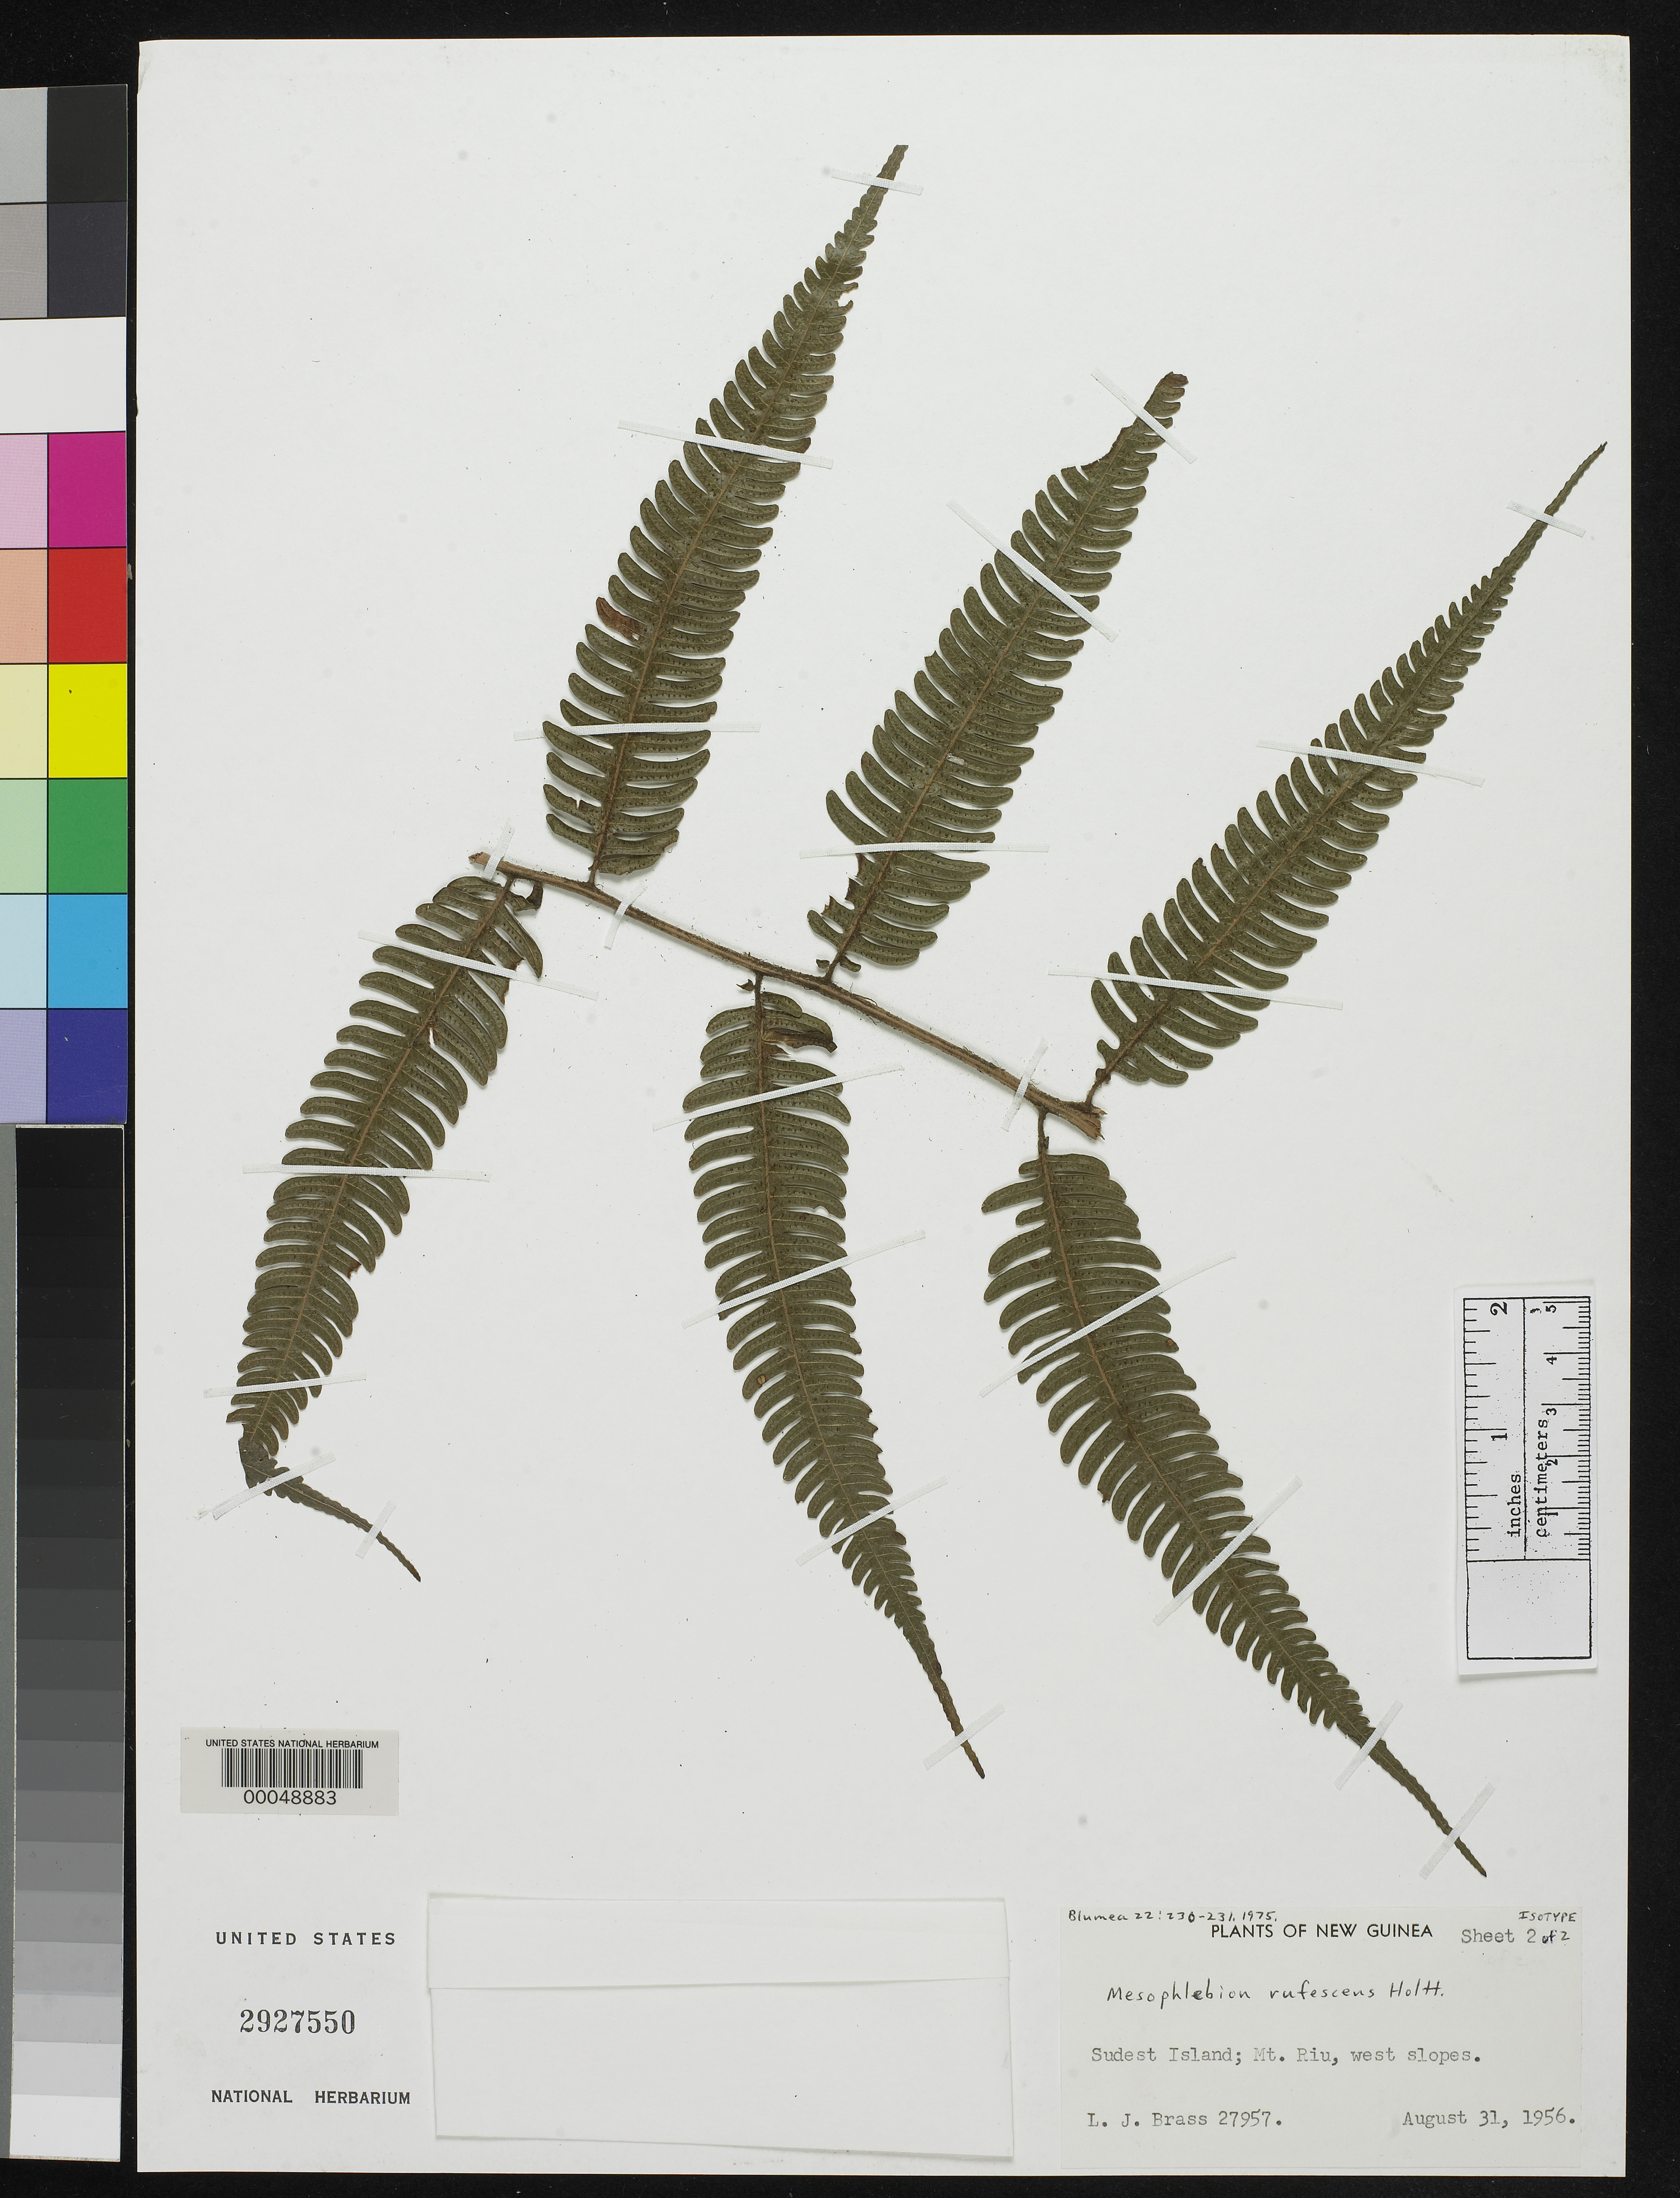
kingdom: Plantae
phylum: Tracheophyta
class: Polypodiopsida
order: Polypodiales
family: Thelypteridaceae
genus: Mesophlebion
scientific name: Mesophlebion rufescens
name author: Holttum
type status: Isotype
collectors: L. J. Brass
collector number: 27957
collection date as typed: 31 Aug 1956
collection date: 1956-08-31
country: Papua New Guinea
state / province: Milne Bay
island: Sudest [Tagula]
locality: W slopes of Mt. Riu. [Louisade Arch.]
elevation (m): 300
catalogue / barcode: US 2927550